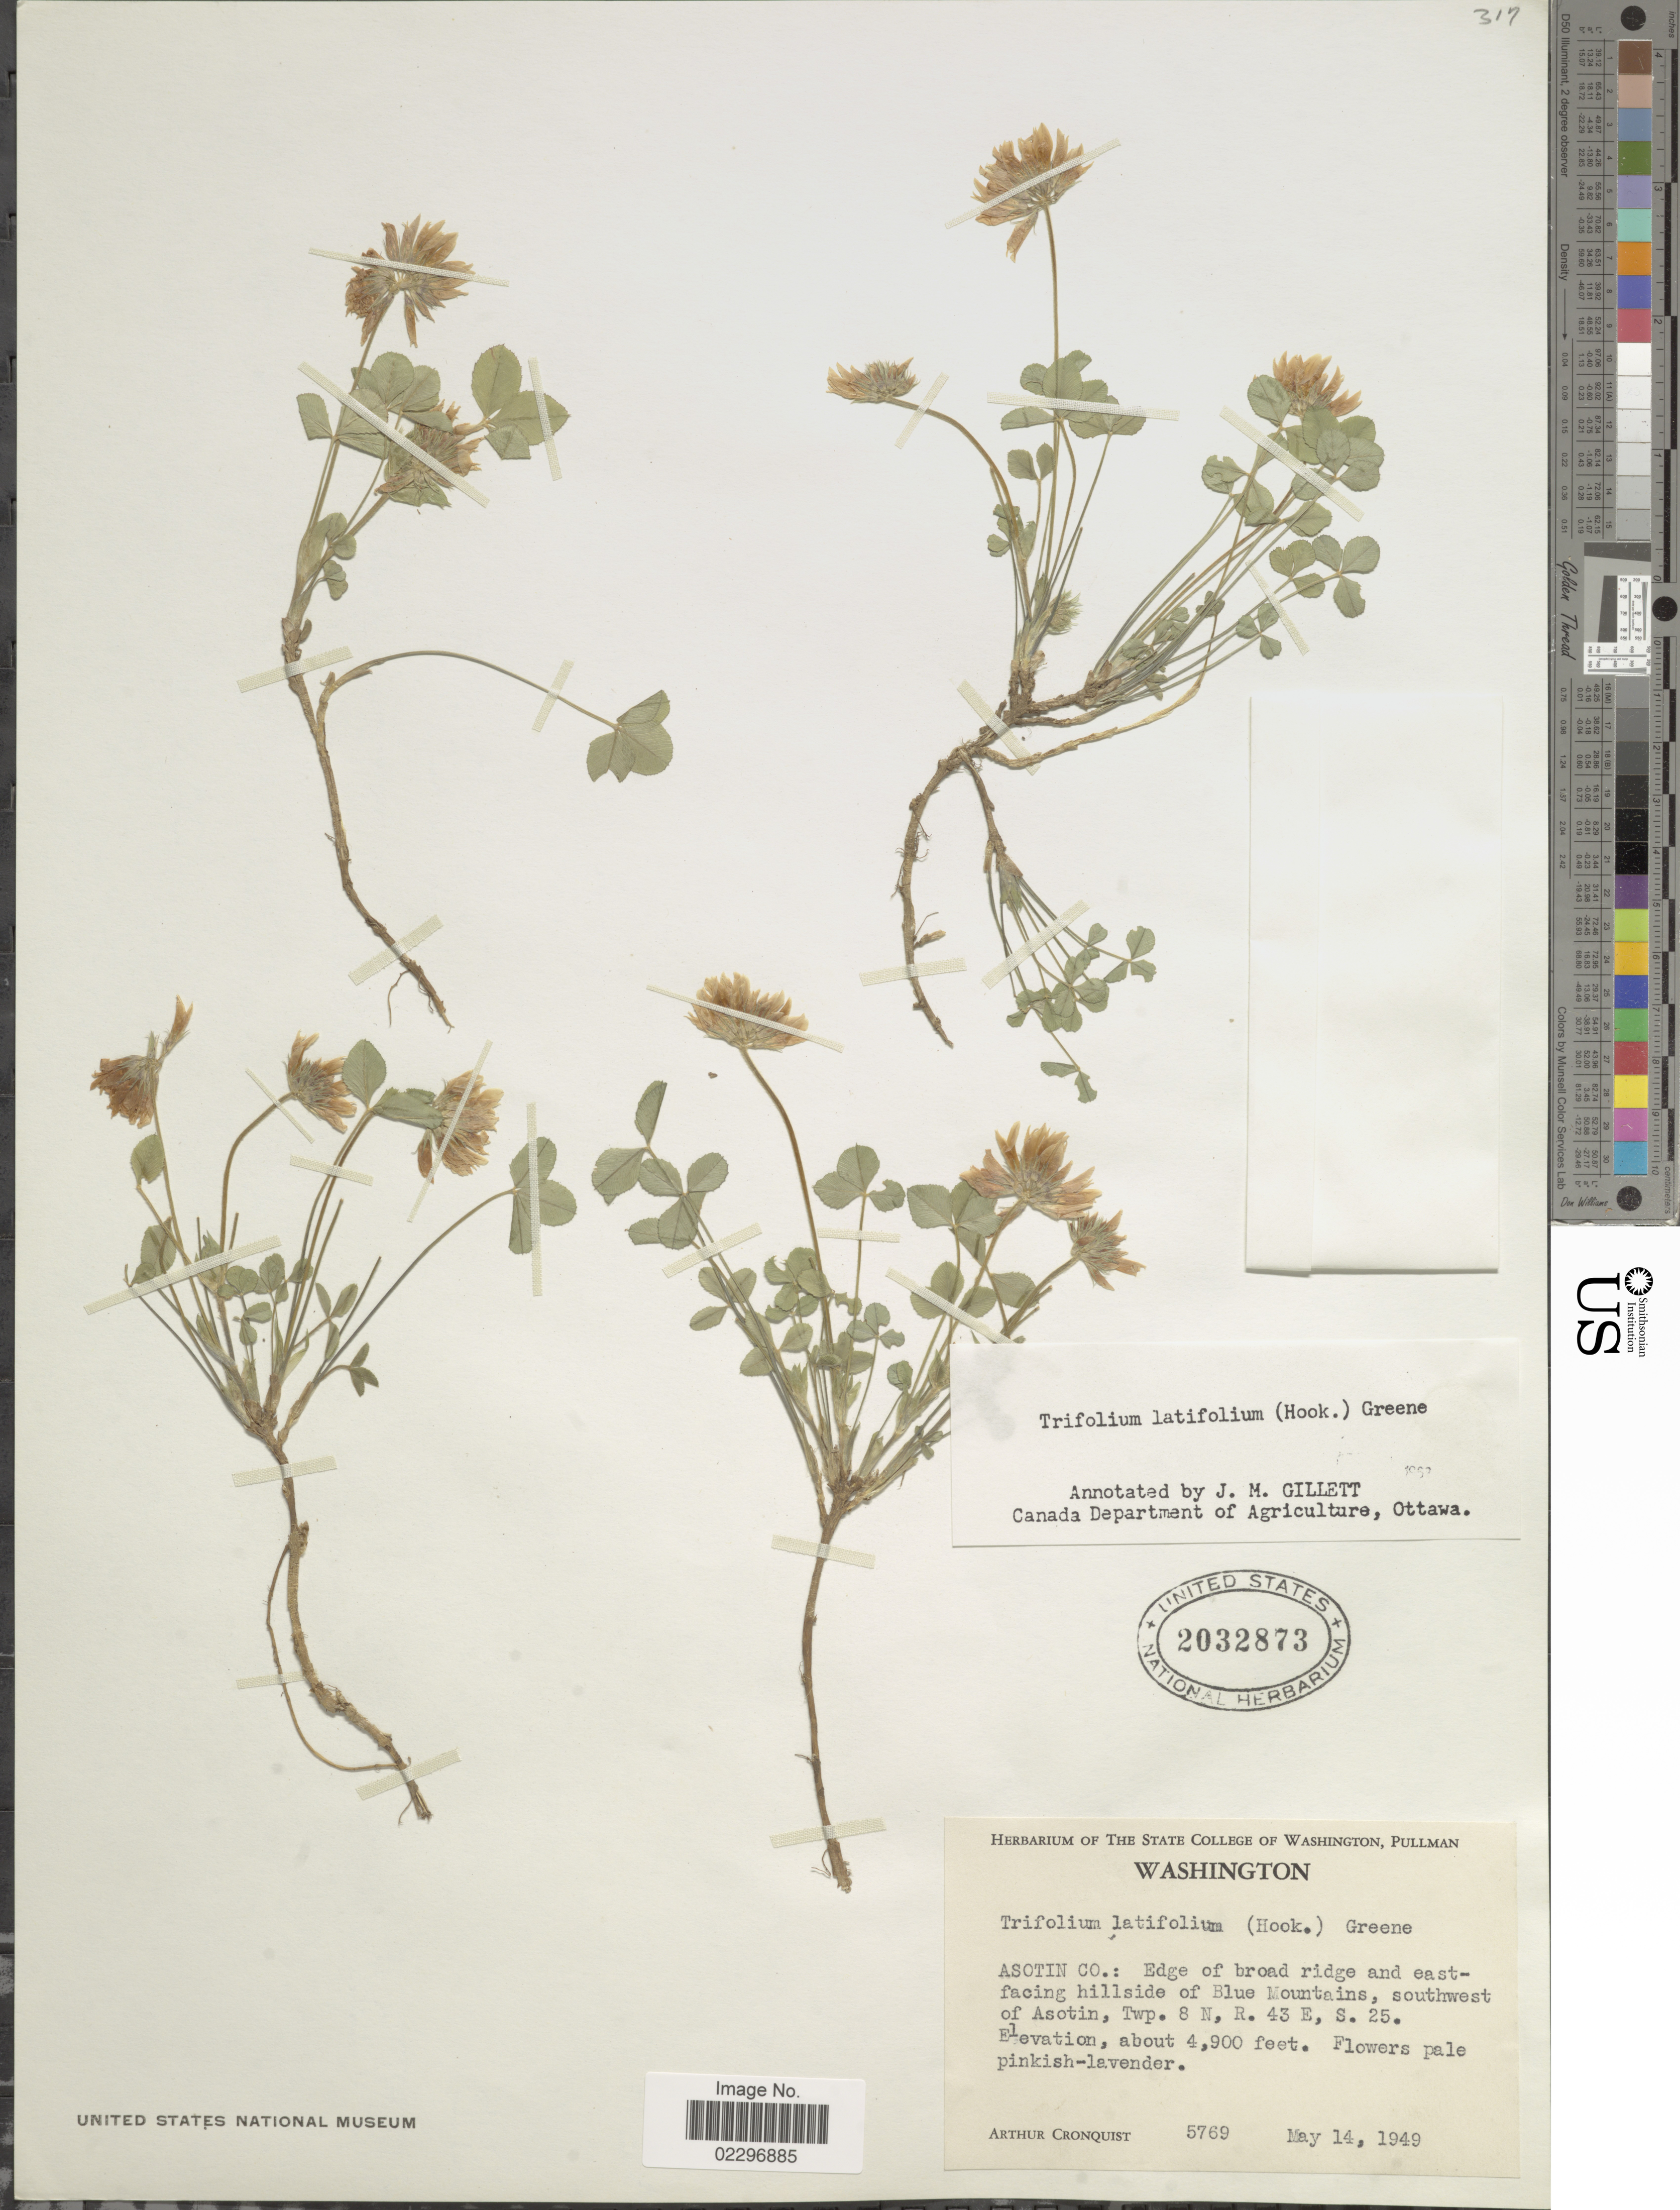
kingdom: Plantae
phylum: Tracheophyta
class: Magnoliopsida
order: Fabales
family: Fabaceae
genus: Trifolium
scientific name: Trifolium latifolium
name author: (Hook.) Greene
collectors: A. J. Cronquist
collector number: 5769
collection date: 1949-05-14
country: United States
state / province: Washington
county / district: Asotin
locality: Asotin Co: Edge of broad ridge and eastfacing hillside of Blue Mountains, southwest of Asotin, Twp. 8 N, R. 43 E, S. 25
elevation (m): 1494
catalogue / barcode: US 2032873